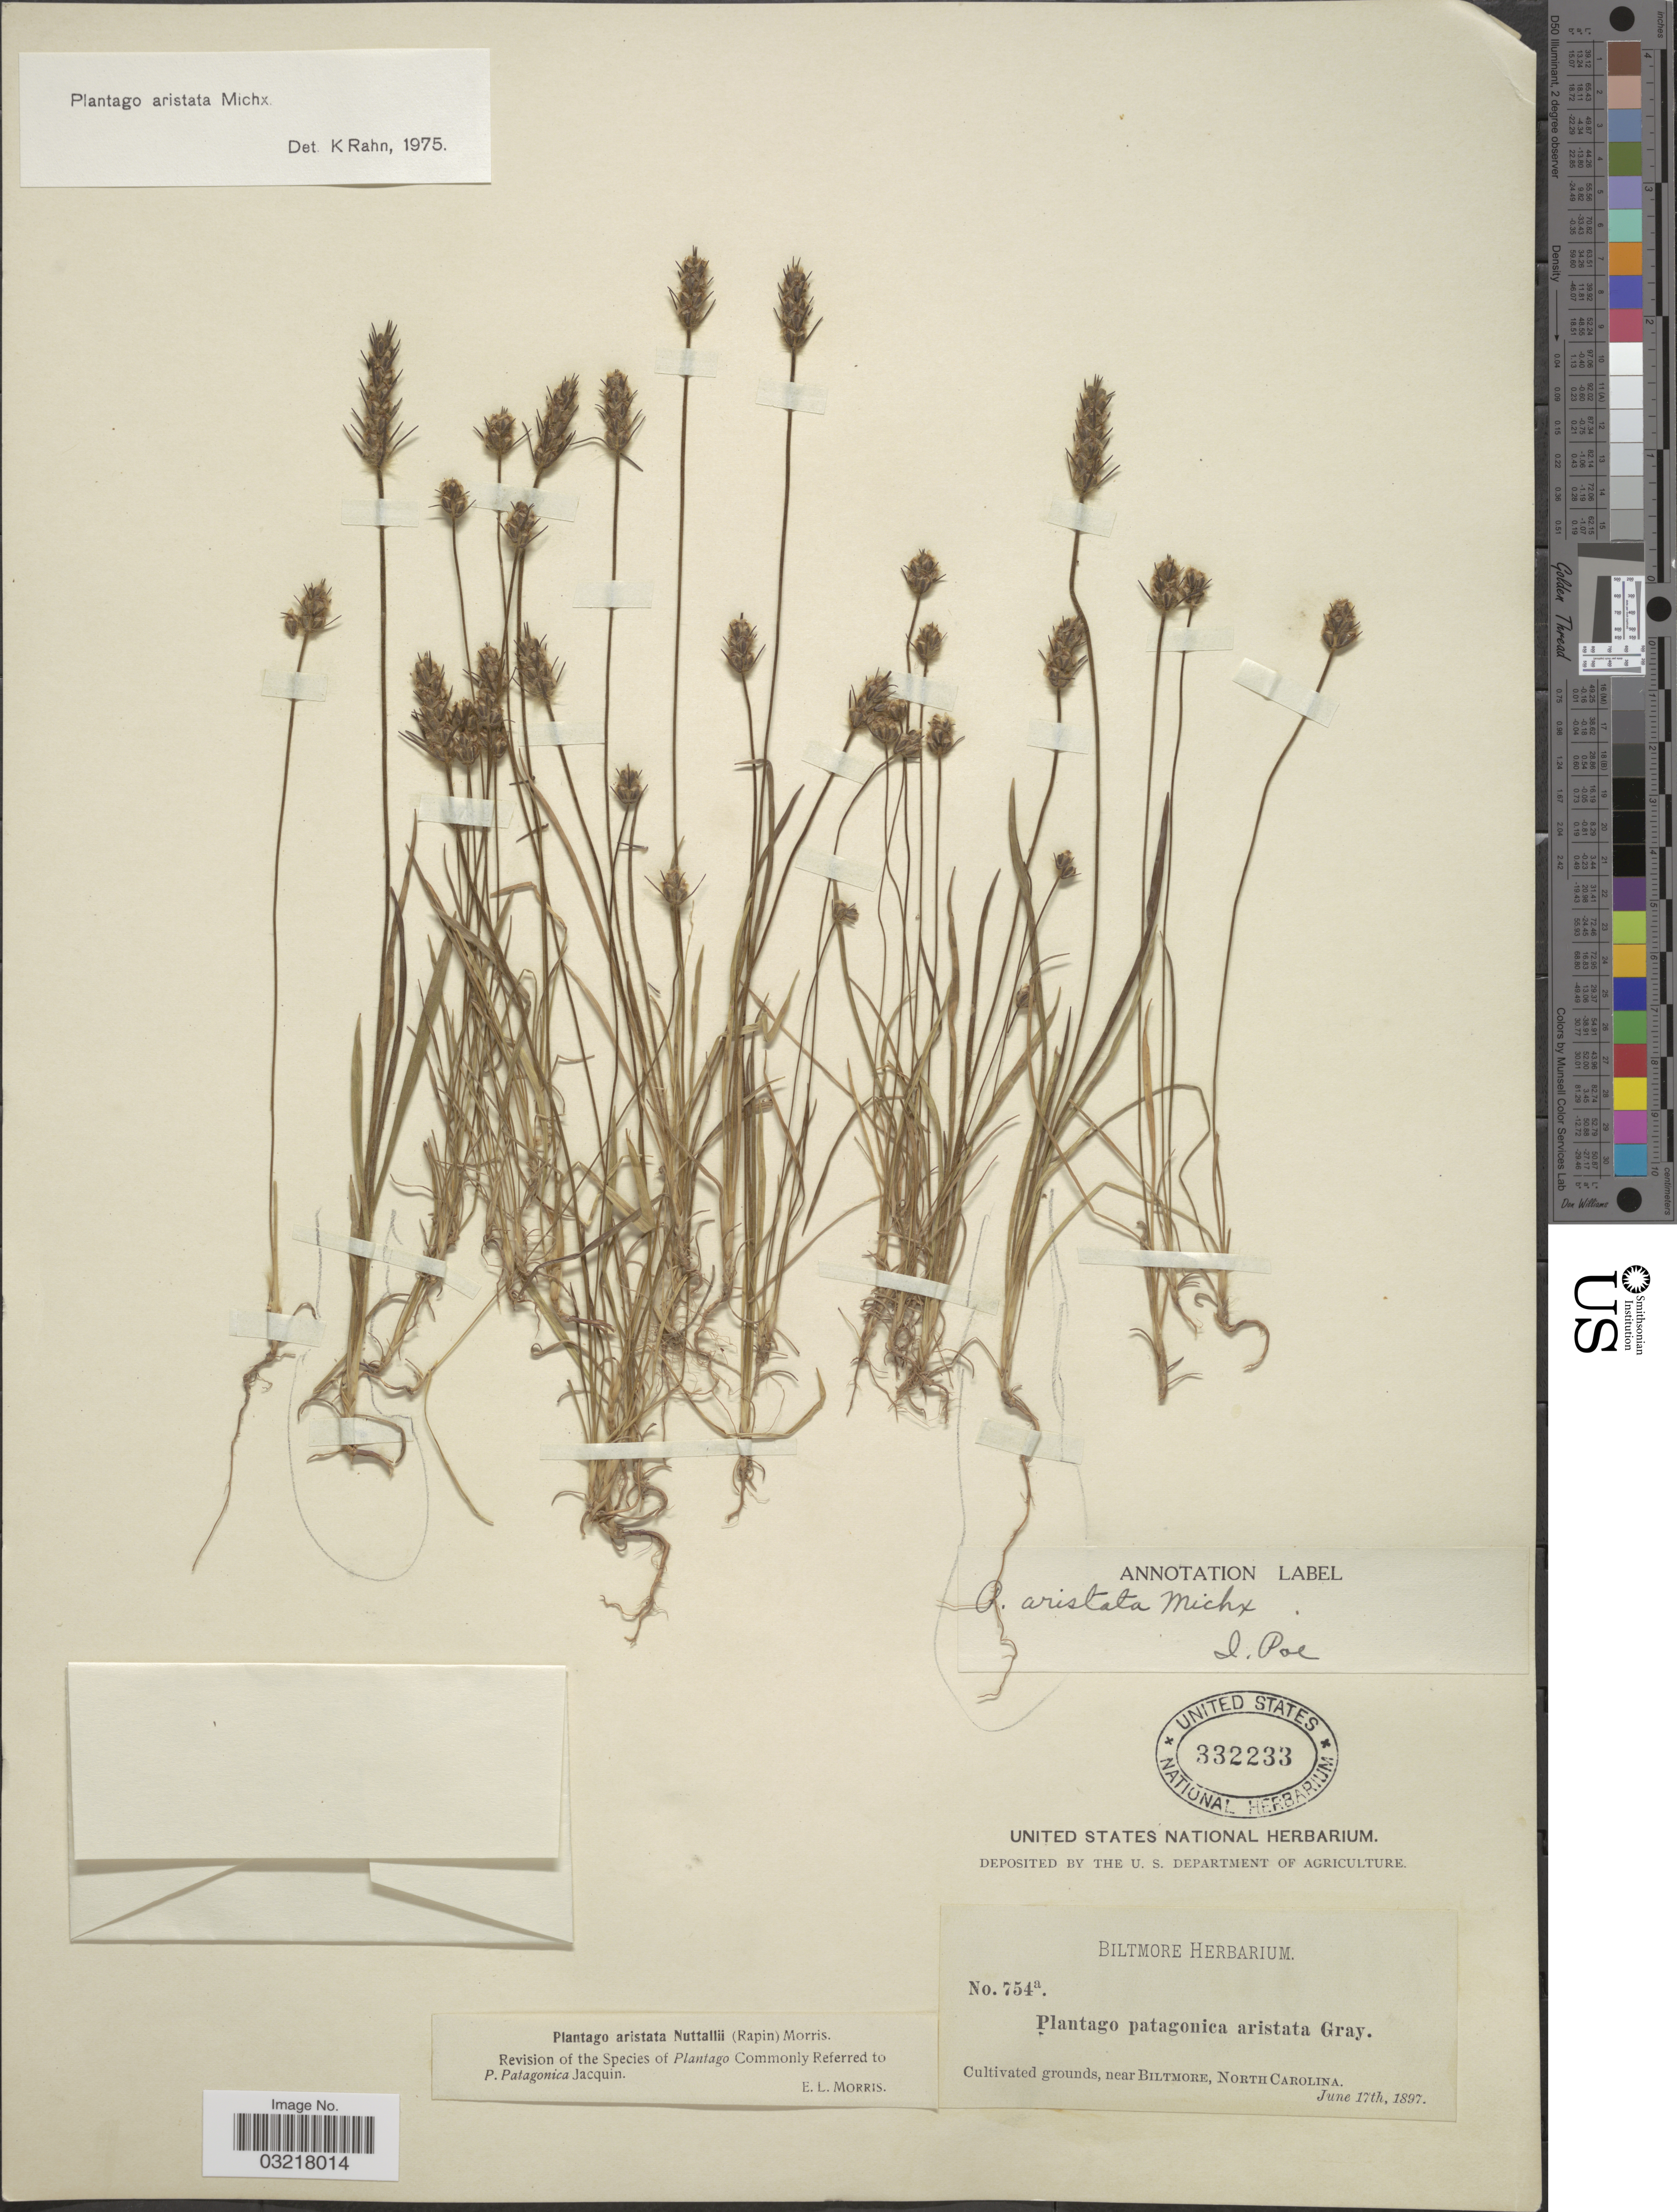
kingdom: Plantae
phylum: Tracheophyta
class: Magnoliopsida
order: Lamiales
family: Plantaginaceae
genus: Plantago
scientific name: Plantago aristata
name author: Michx.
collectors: ex herb. Biltmore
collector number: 754a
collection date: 1897-06-17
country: United States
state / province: North Carolina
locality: Near Biltmore.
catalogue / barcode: US 332233